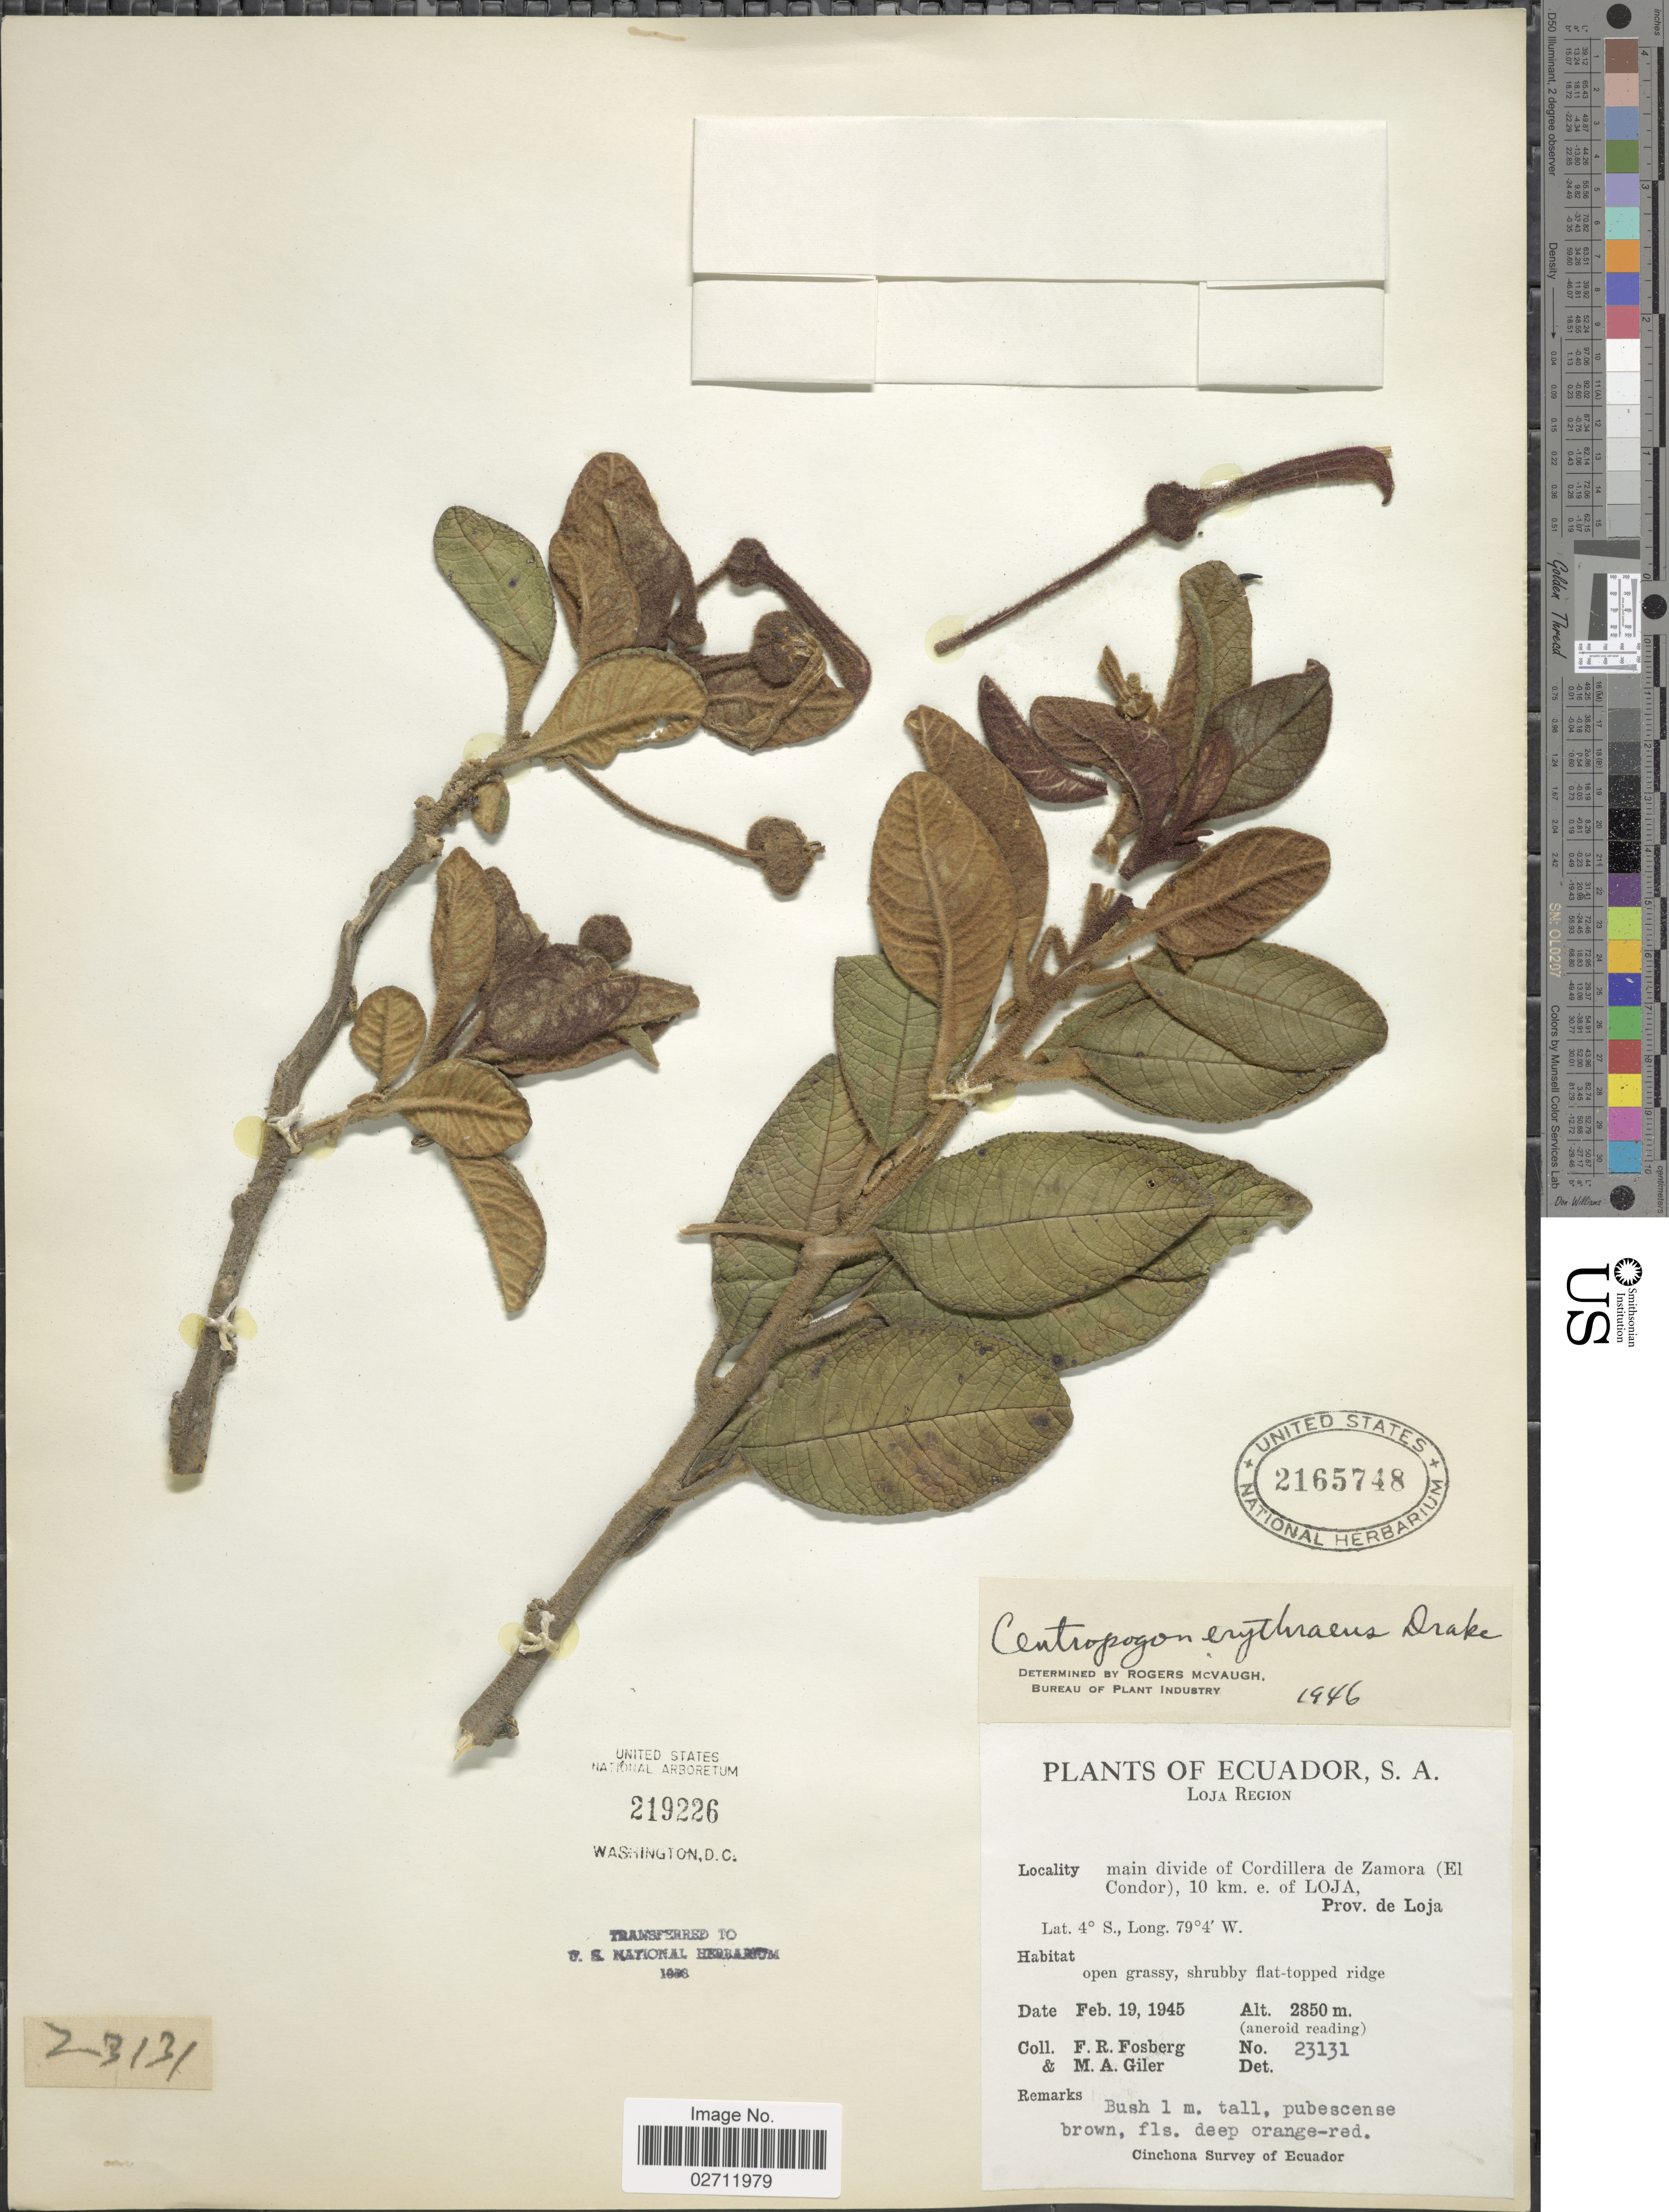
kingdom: Plantae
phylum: Tracheophyta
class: Magnoliopsida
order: Asterales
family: Campanulaceae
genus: Centropogon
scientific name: Centropogon erythraeus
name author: Drake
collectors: F. R. Fosberg & M. Giler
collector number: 23131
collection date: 1945-02-19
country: Ecuador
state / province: Loja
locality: Loja Region, main divide of Cordillera de Zamora (El Condor) 10 km. e. of Loja.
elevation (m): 2850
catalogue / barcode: US 2165748